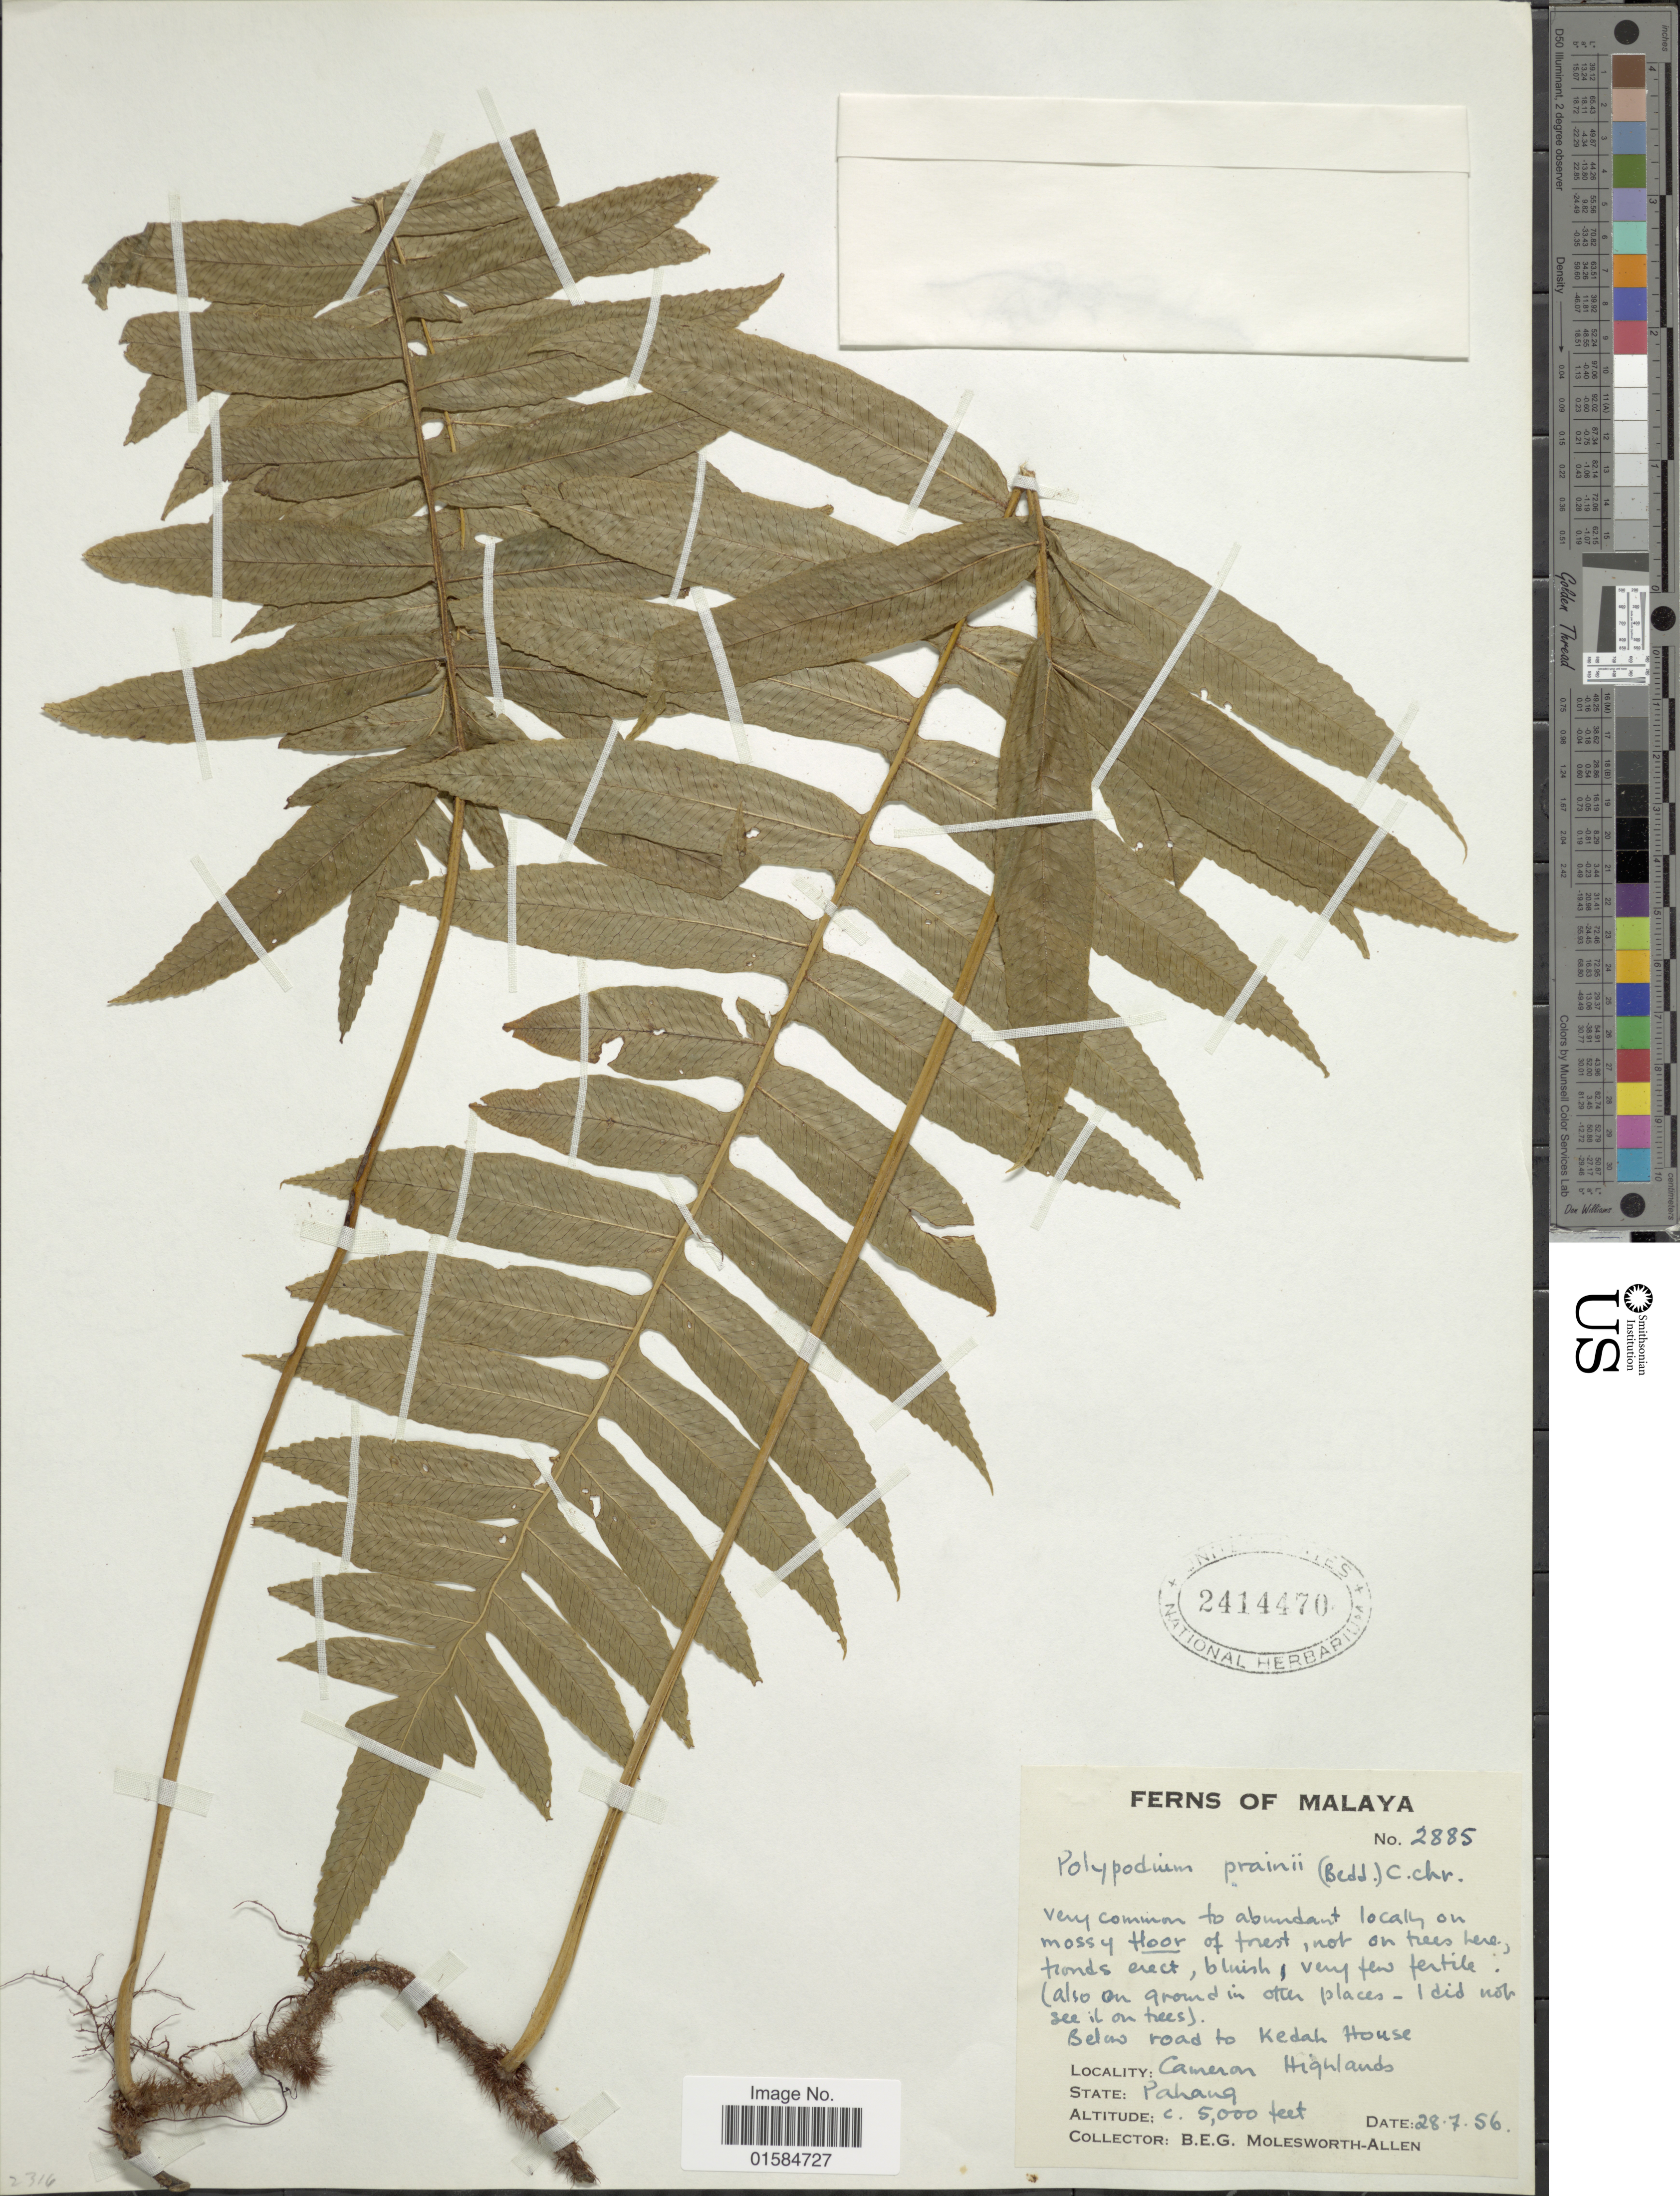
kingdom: Plantae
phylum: Tracheophyta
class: Polypodiopsida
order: Polypodiales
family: Polypodiaceae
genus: Goniophlebium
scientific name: Goniophlebium prainii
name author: Bedd.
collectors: B. E. G. Molesworth-Allen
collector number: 2885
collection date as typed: Transcribed d/m/y: 28/7/56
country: Malaysia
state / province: Pahang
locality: Malaya, below road to Kedah House, Cameron Highlands, State Pahang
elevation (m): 1524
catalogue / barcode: US 2414470